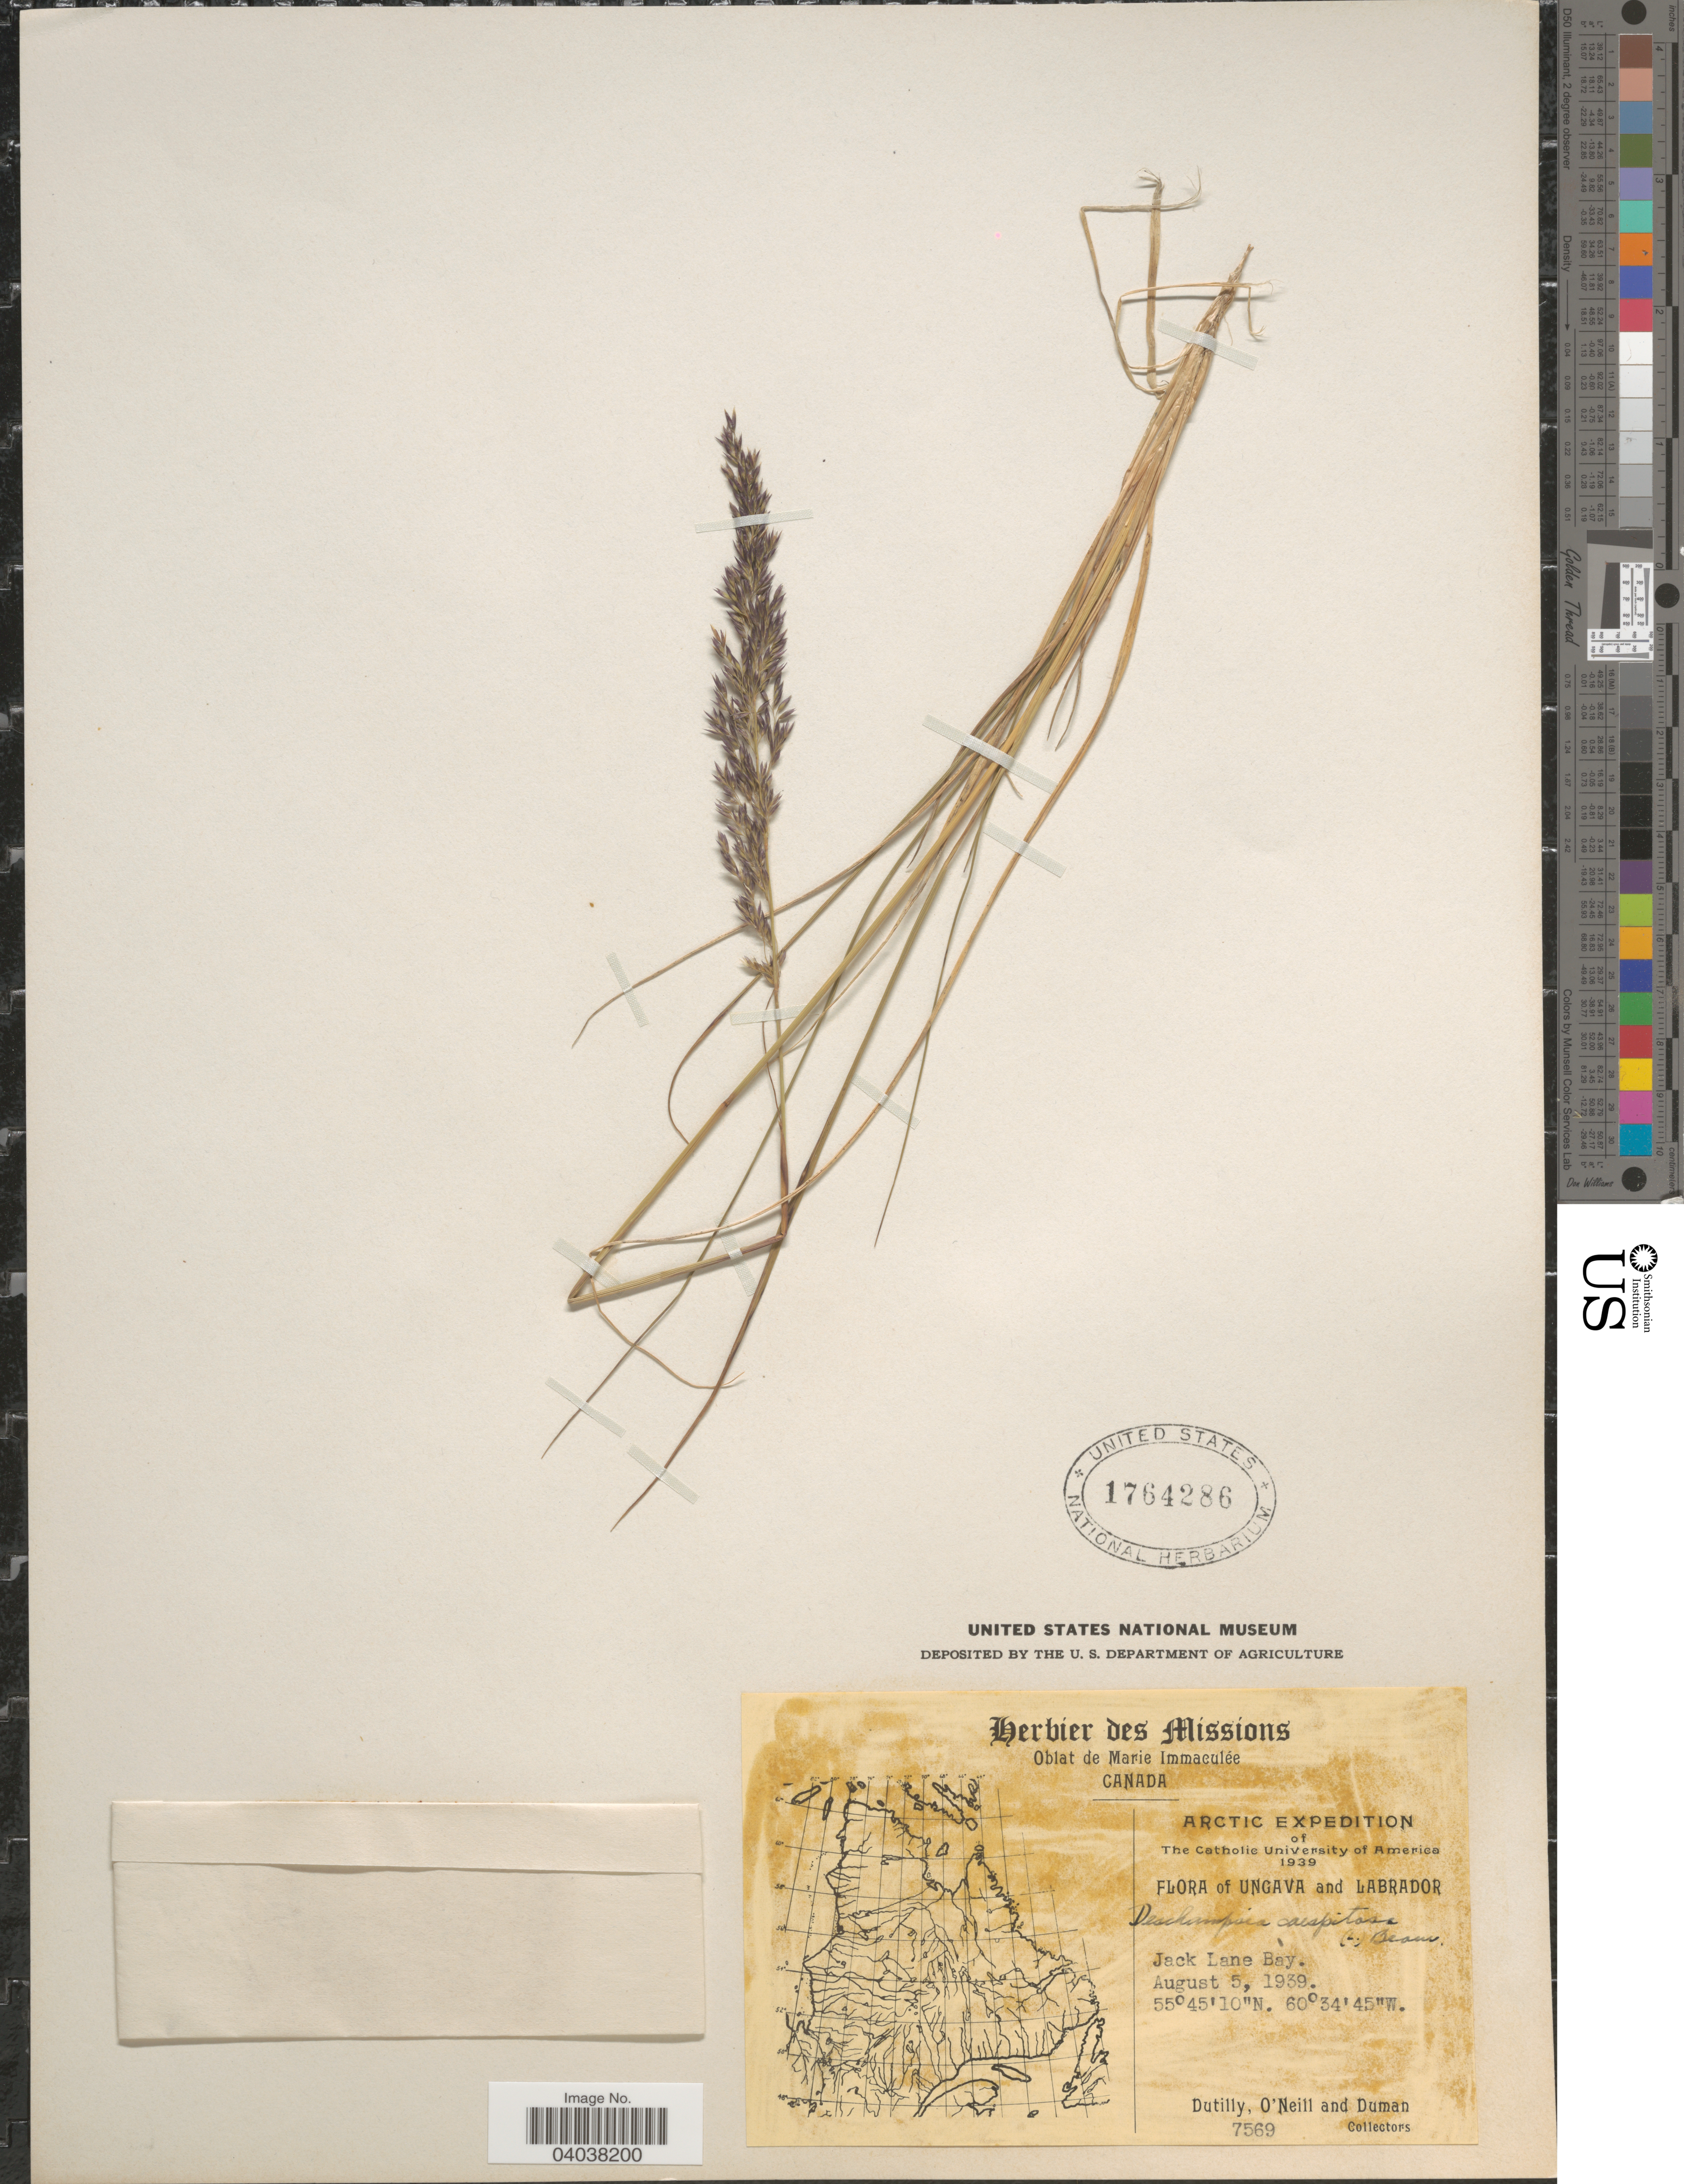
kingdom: Plantae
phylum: Tracheophyta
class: Liliopsida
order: Poales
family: Poaceae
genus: Deschampsia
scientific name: Deschampsia cespitosa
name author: (L.) P. Beauv.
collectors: -. Dutilly, -. O'Neill & -. Duman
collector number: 7569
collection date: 1939-08-05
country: Canada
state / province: Newfoundland and Labrador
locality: Ungava and Labrador. Jack Lane Bay.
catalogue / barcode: US 1764286